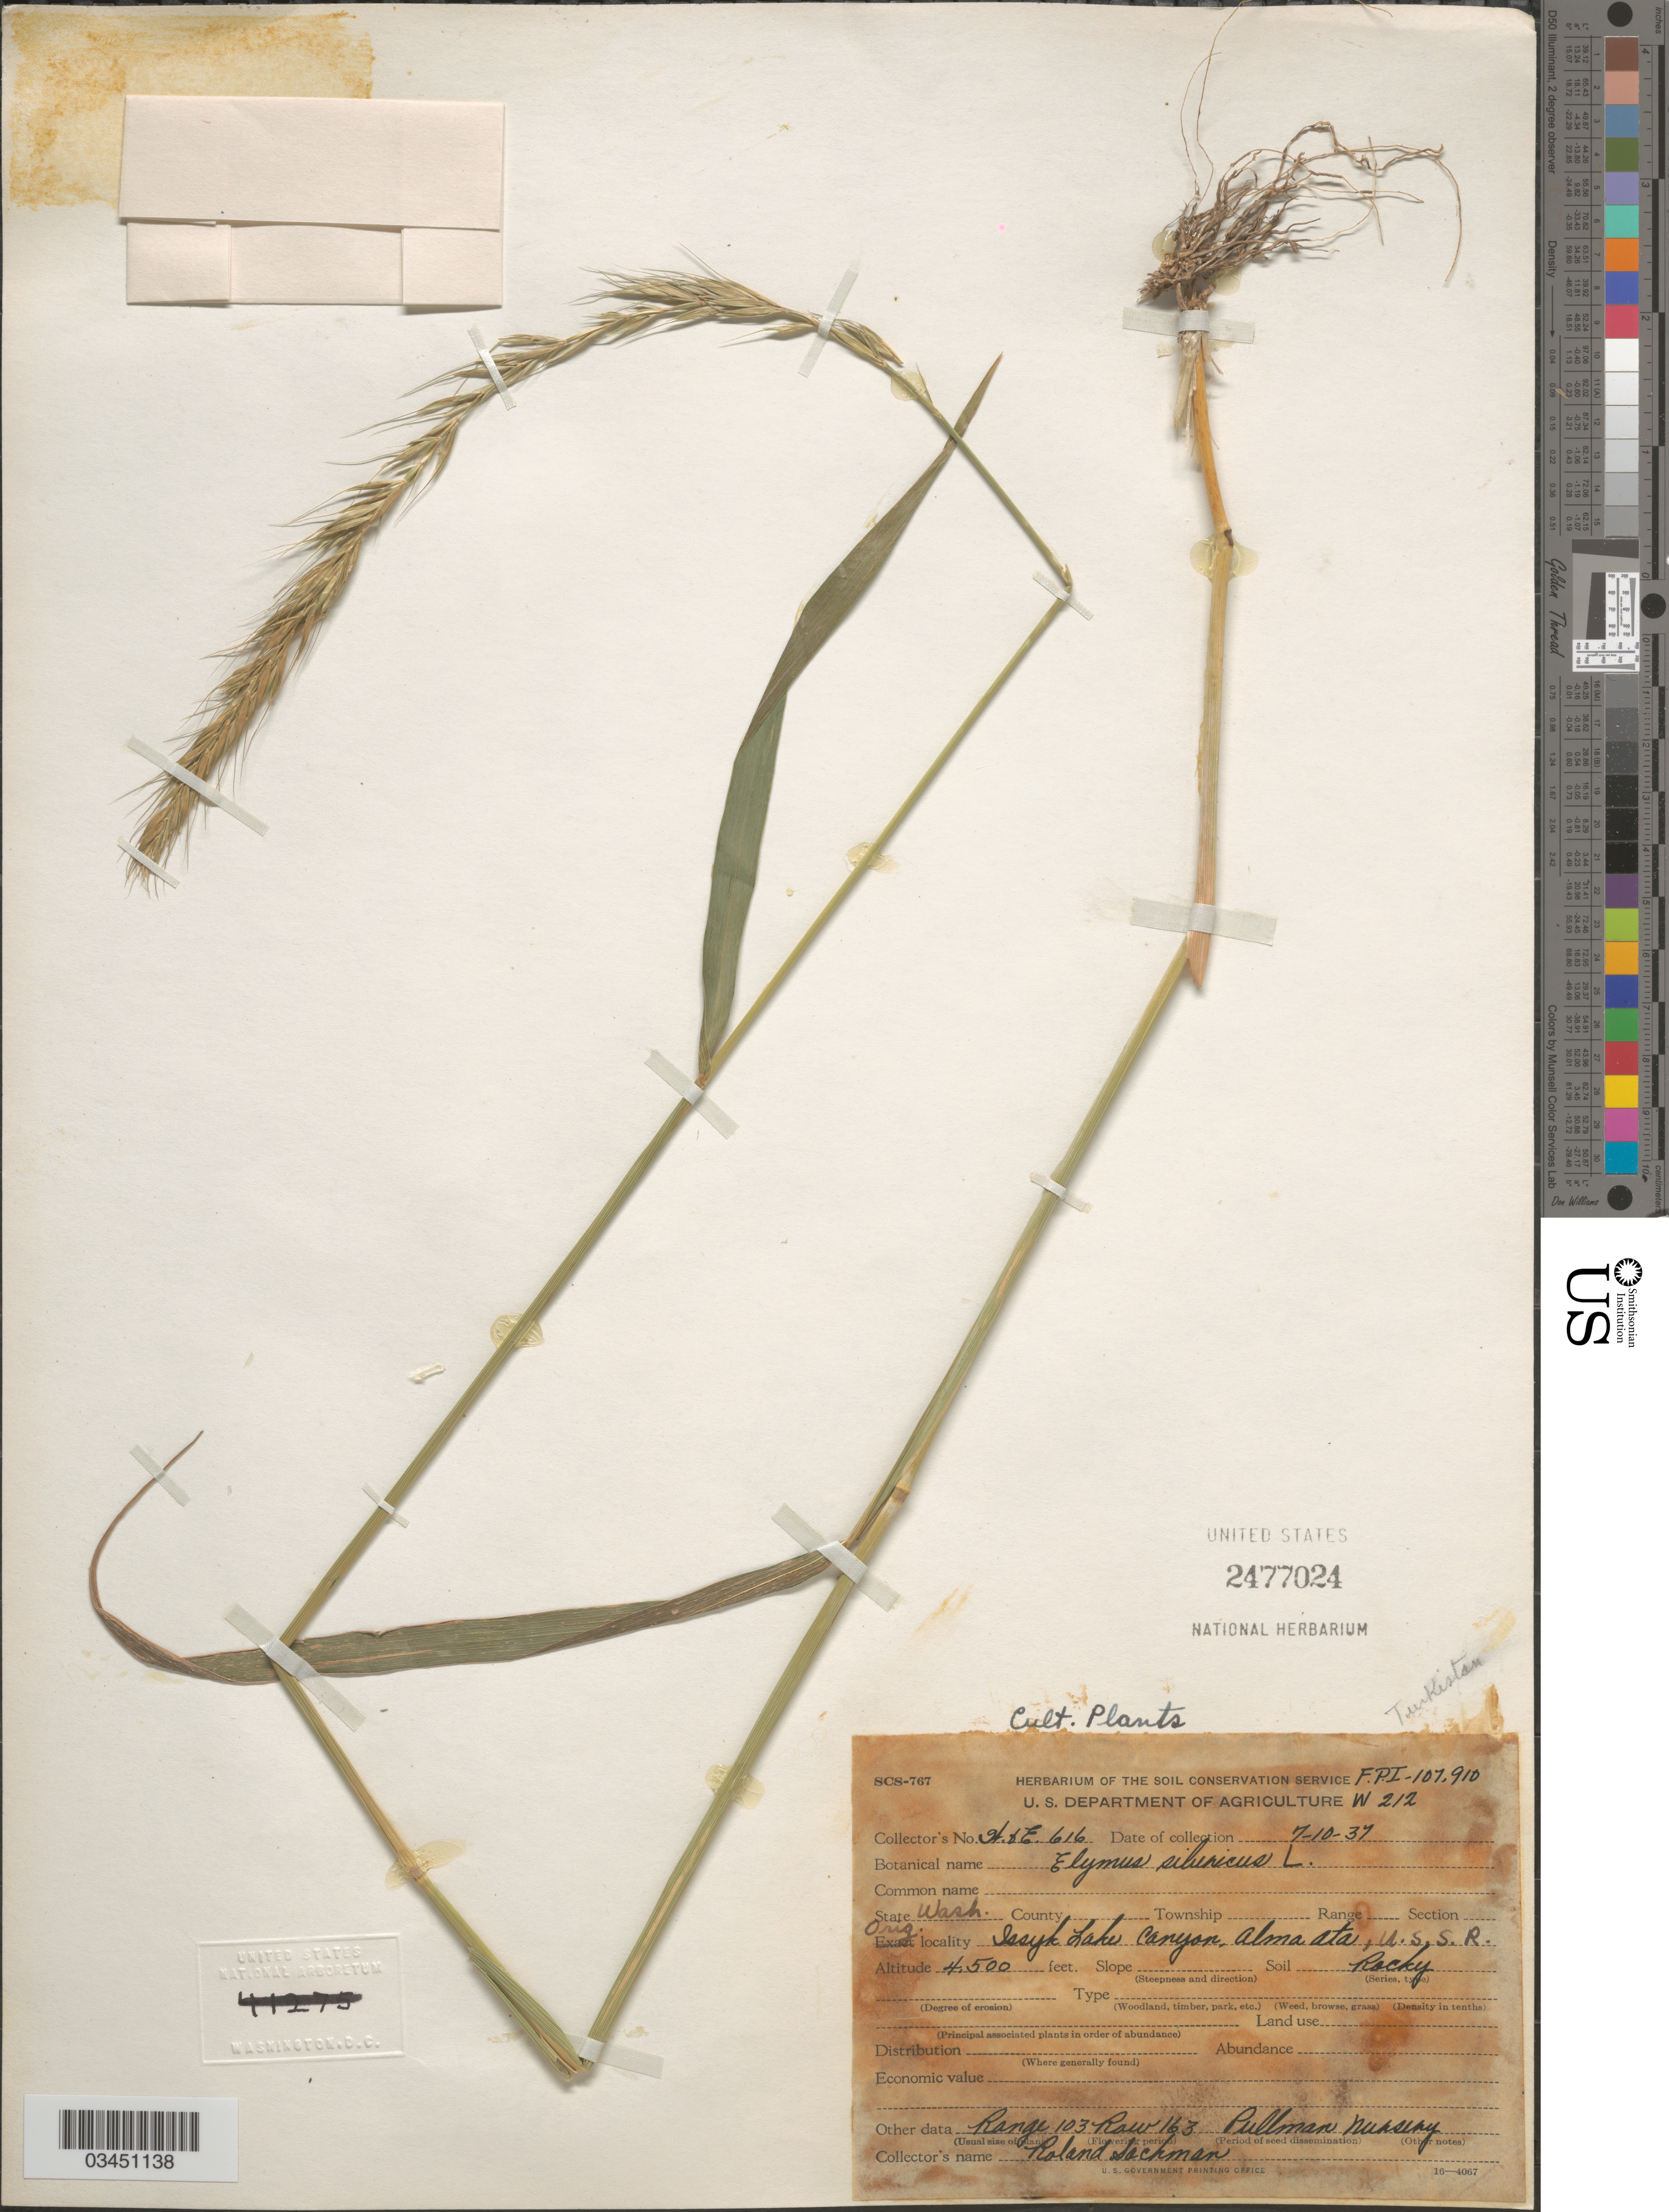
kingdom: Plantae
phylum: Tracheophyta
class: Liliopsida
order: Poales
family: Poaceae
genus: Elymus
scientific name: Elymus sibiricus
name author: L.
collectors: R. Jackman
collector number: A&E616*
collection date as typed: Transcribed d/m/y: 10/7/37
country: United States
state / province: Washington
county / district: Whitman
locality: Range 103 Row 163 Pullman Nursery.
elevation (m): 1372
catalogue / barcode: US 2477024